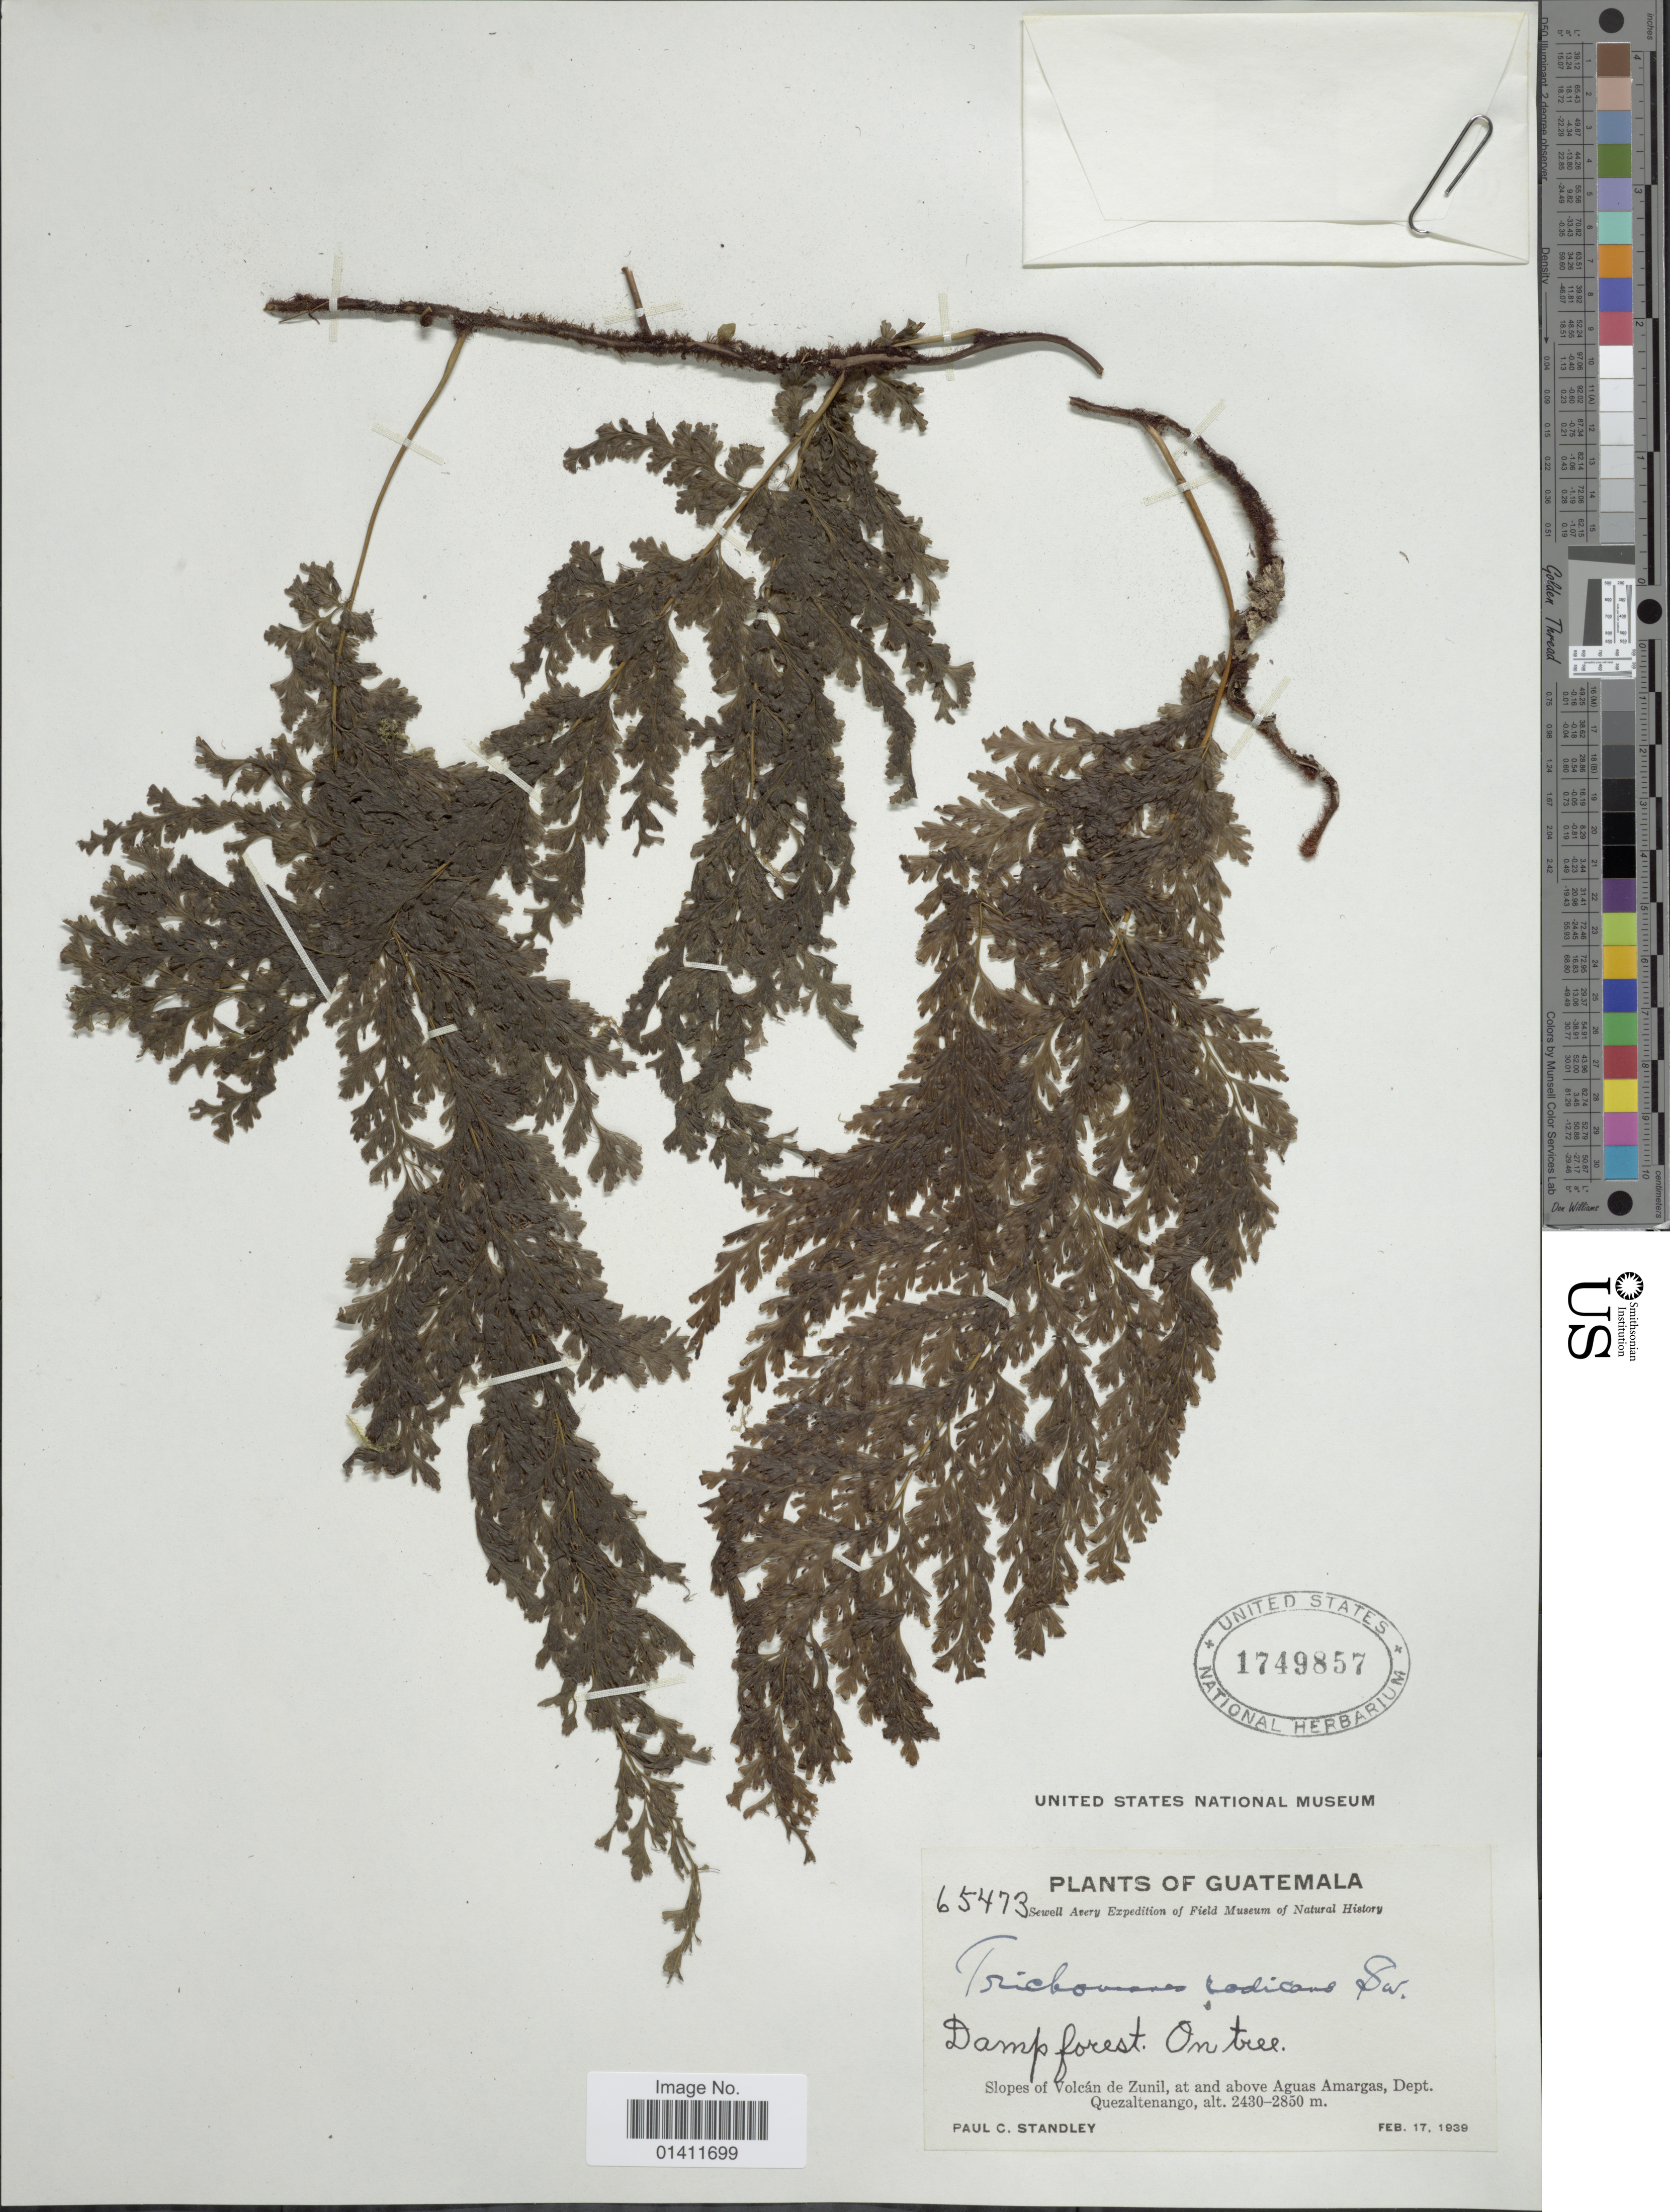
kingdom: Plantae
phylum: Tracheophyta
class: Polypodiopsida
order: Hymenophyllales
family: Hymenophyllaceae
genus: Vandenboschia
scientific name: Vandenboschia radicans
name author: (Sw.) Copel.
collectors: P. C. Standley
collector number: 65473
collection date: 1939-02-17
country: Guatemala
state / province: Quetzaltenango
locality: Slopes of Volcan de Zunil, at and above Aguas Amargas, Dept. Quezaltenango.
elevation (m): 2430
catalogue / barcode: US 1749857